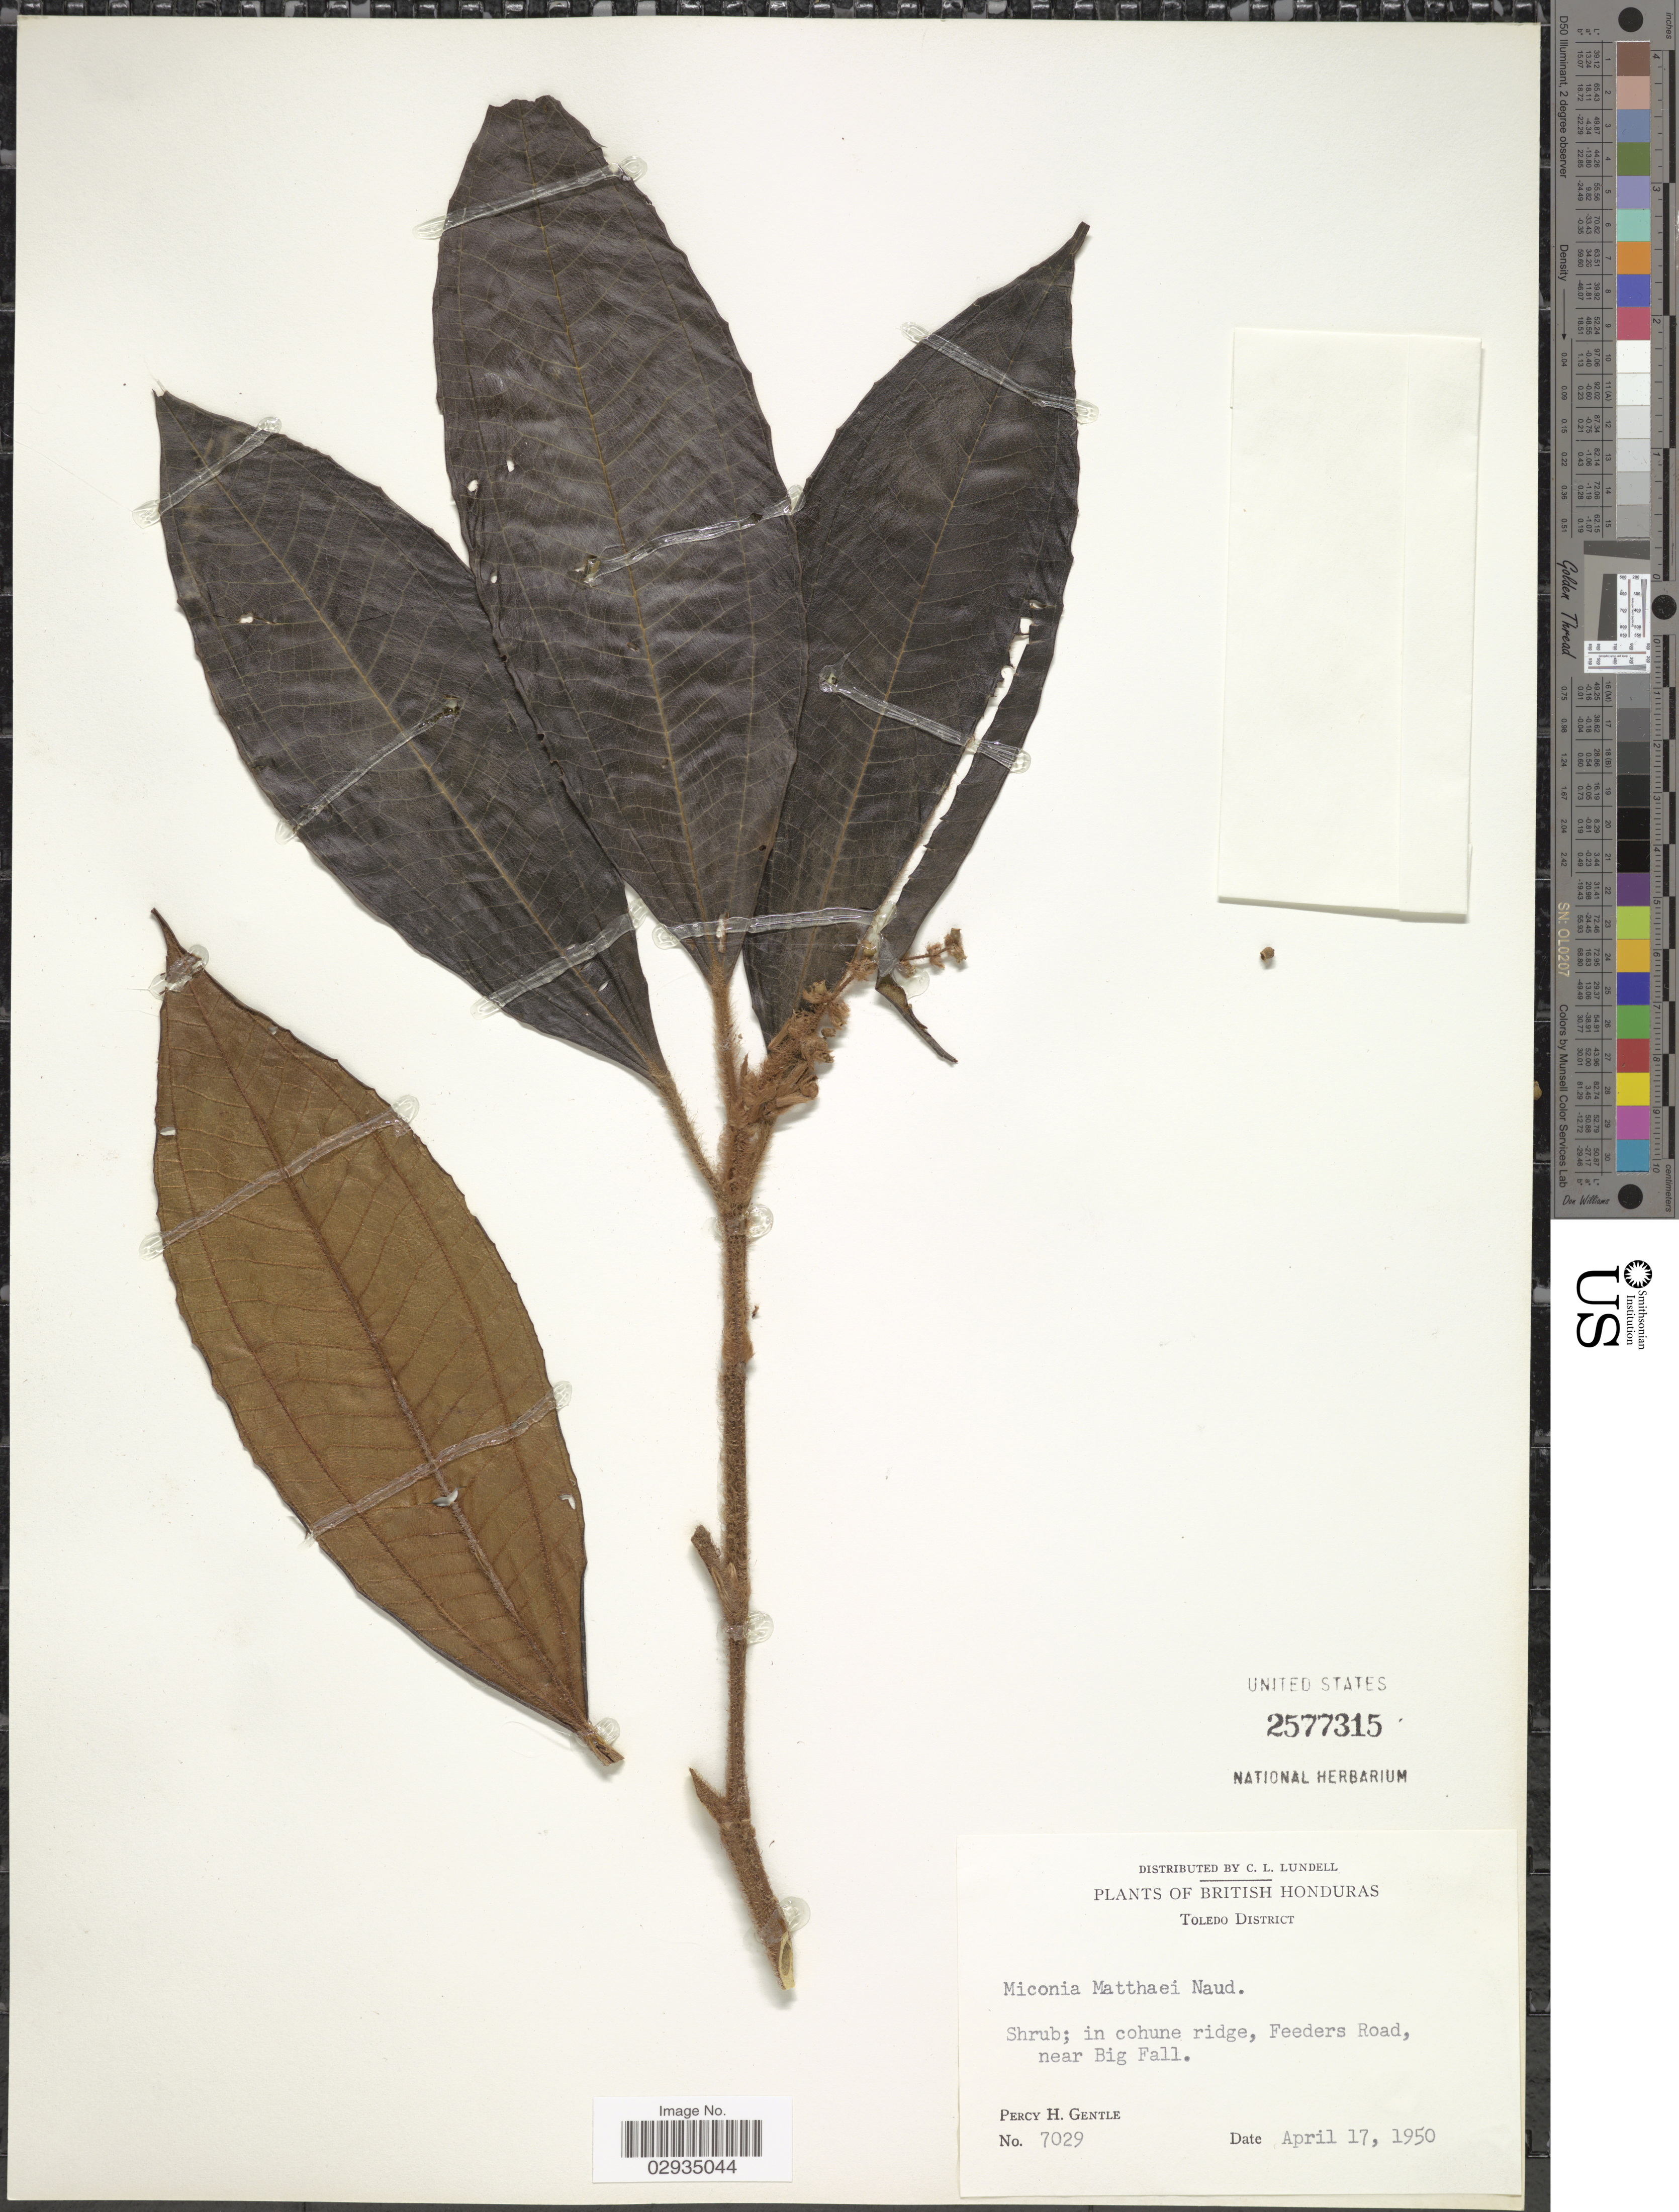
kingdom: Plantae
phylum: Tracheophyta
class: Magnoliopsida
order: Myrtales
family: Melastomataceae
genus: Miconia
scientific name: Miconia matthaei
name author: Naudin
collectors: P. H. Gentle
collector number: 7029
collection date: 1950-04-17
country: Belize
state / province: Toledo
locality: British Honduras. Toledo District. Shrub; in cohune ridge, Feeders Road, near Big Fall.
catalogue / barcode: US 2577315